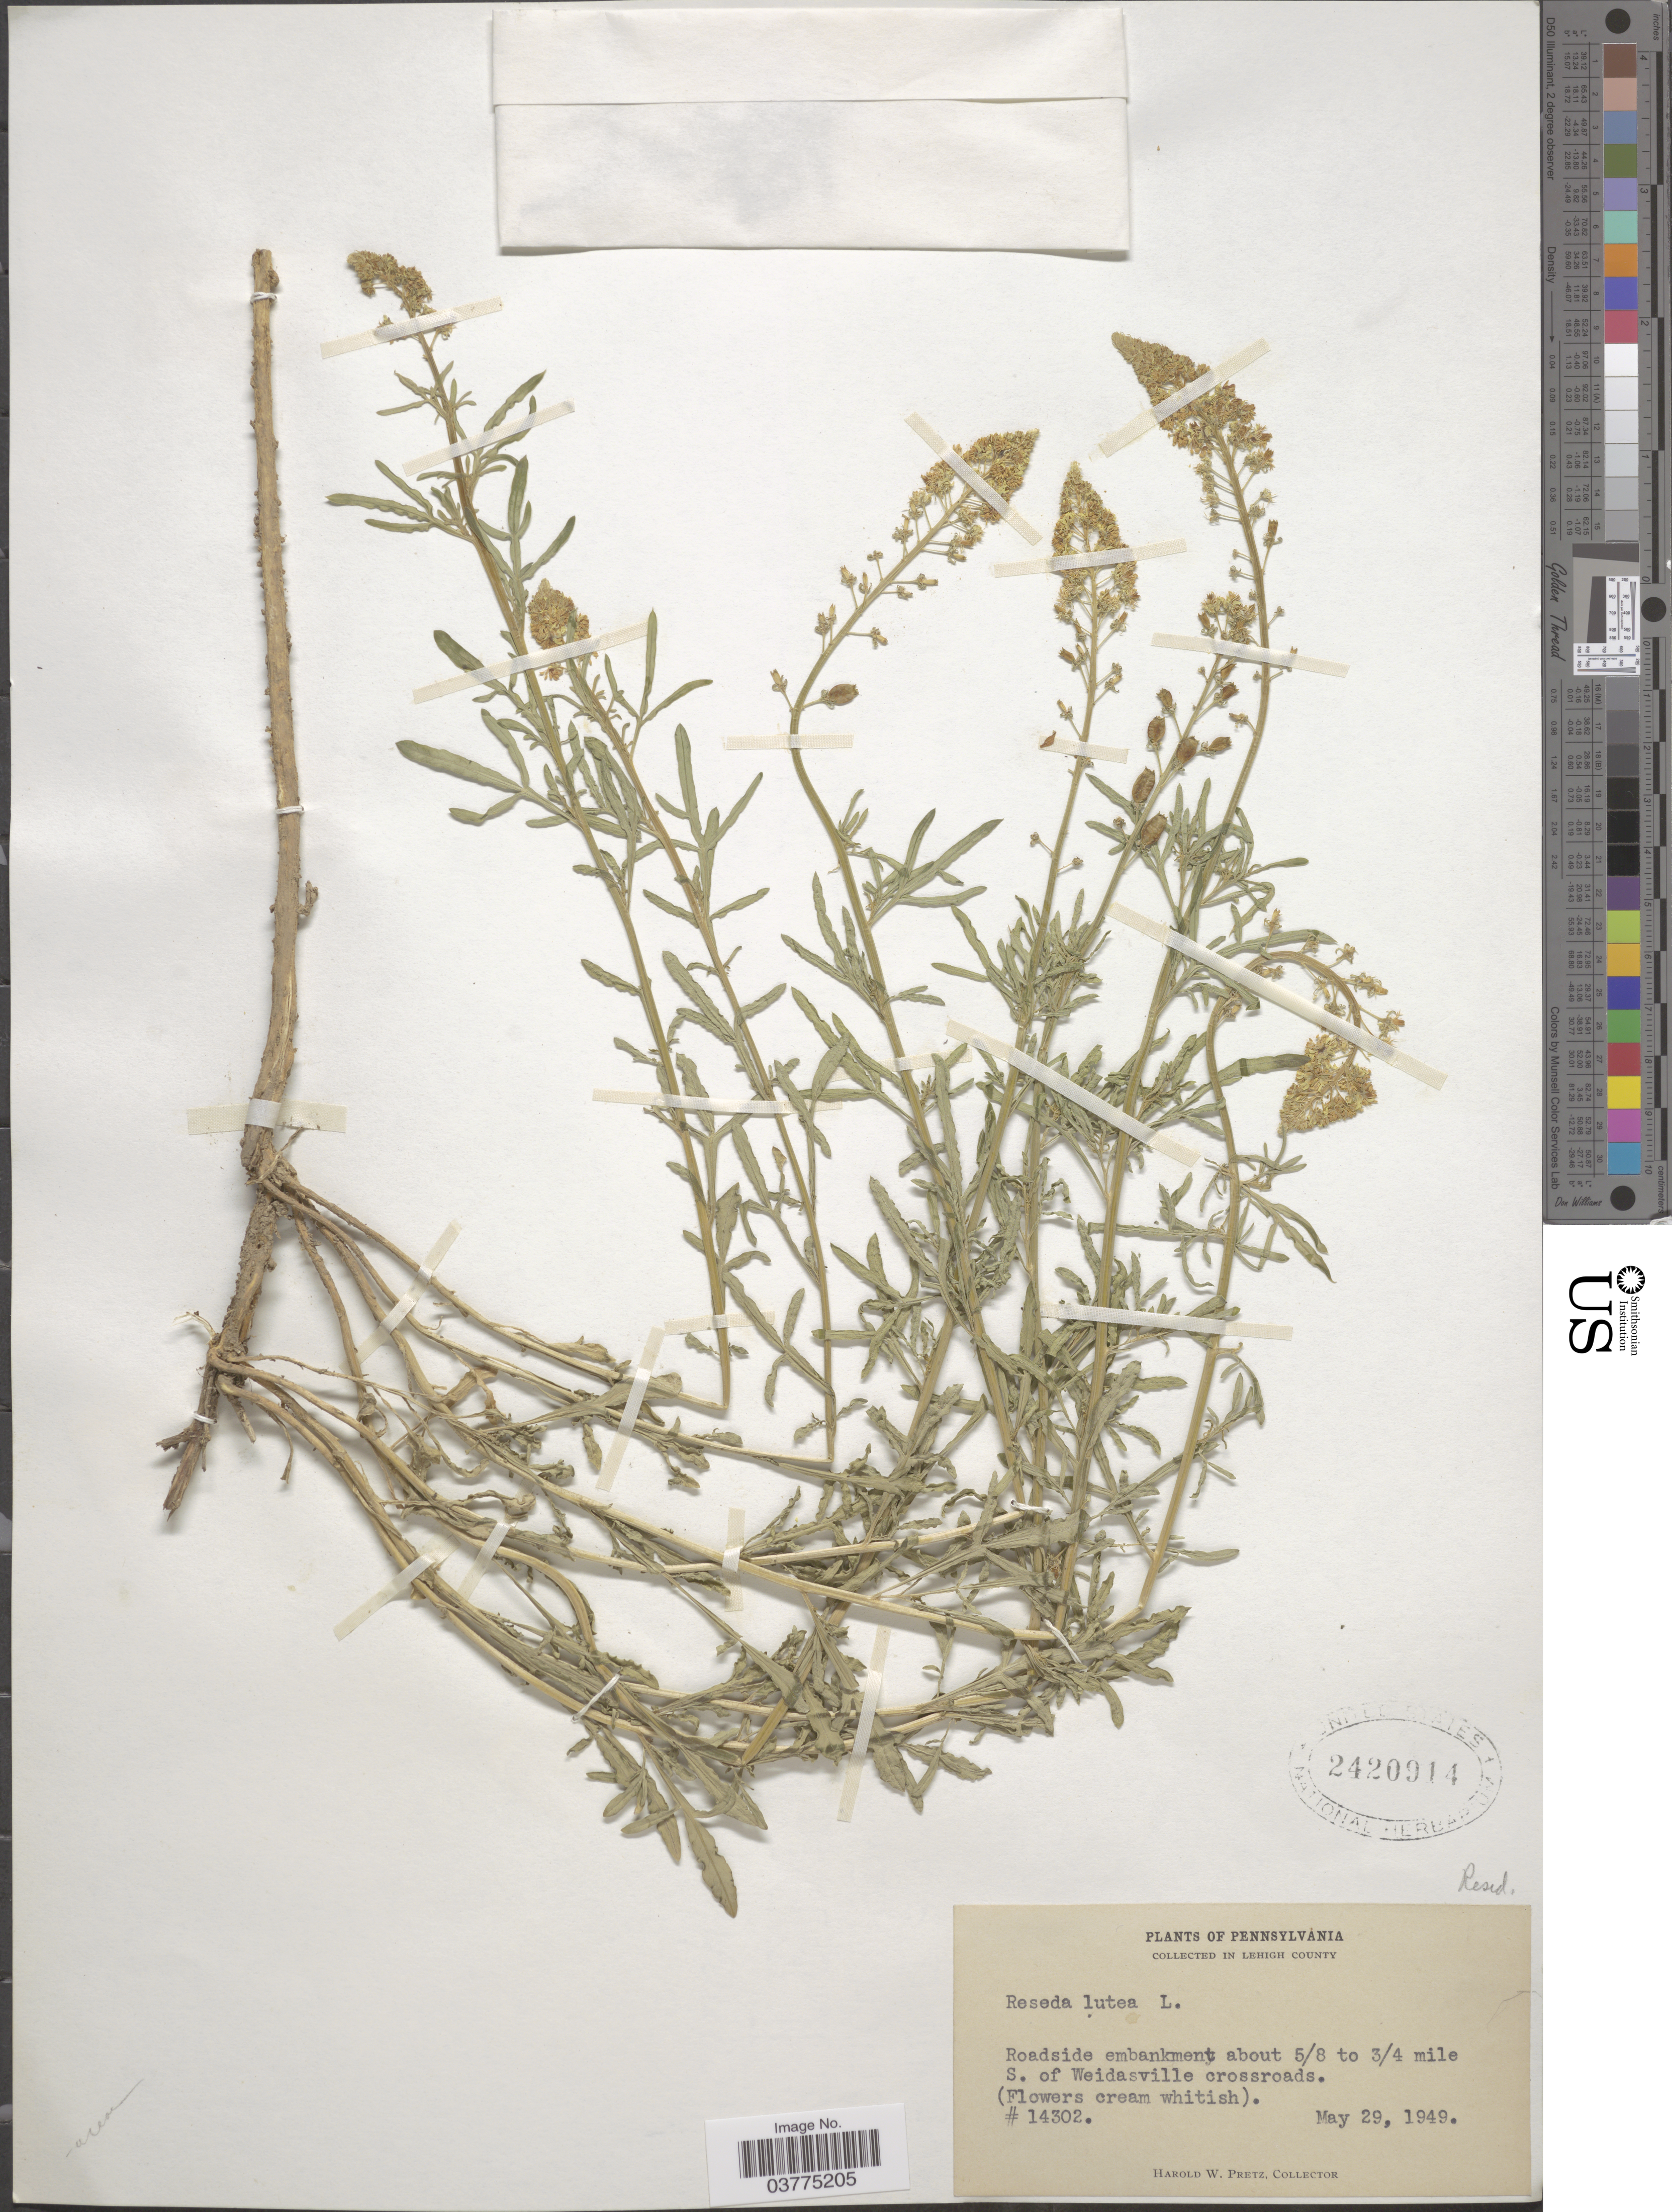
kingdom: Plantae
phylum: Tracheophyta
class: Magnoliopsida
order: Brassicales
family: Resedaceae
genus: Reseda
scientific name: Reseda lutea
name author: L.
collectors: H. W. Pretz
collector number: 14302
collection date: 1949-05-29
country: United States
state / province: Pennsylvania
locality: Lehigh County. Roadside embankment about 5/8 to 3/4 mile S. of Weidasville crossroads.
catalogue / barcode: US 2420914